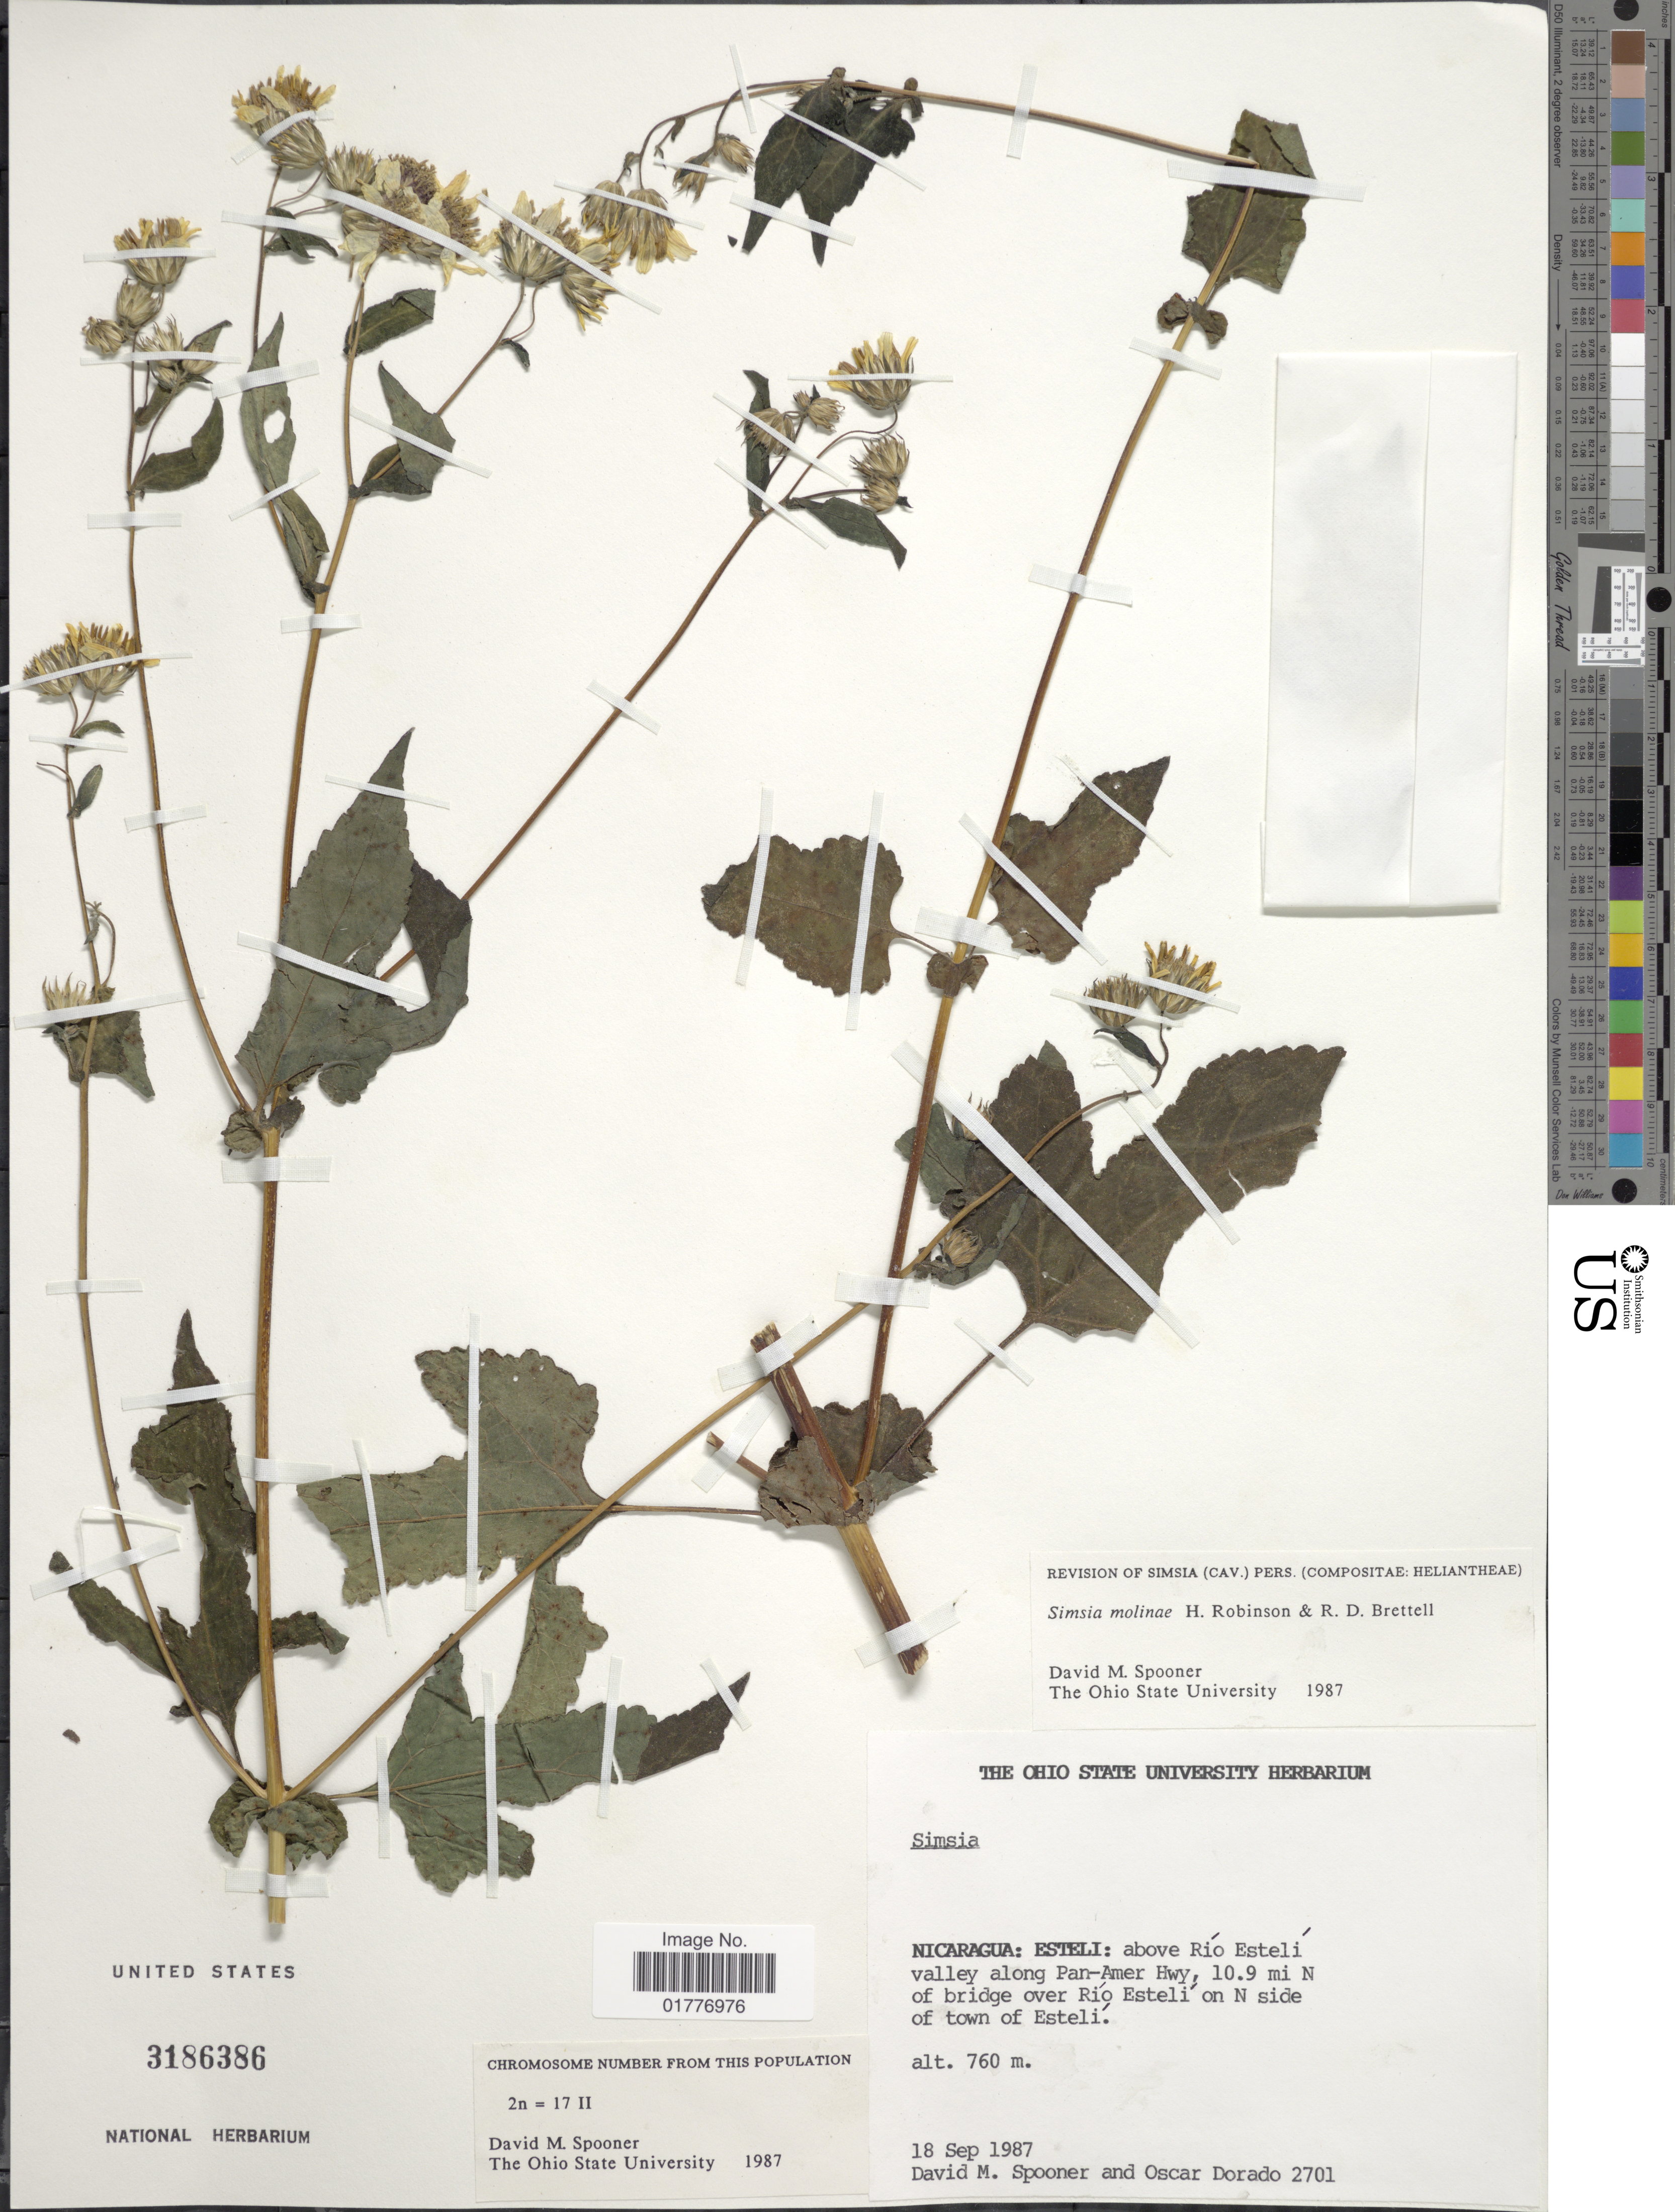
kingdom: Plantae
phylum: Tracheophyta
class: Magnoliopsida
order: Asterales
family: Asteraceae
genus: Simsia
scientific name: Simsia molinae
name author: H. Rob. & Brettell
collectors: D. Spooner & O. R. Dorado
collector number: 2701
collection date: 1987-09-18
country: Nicaragua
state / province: Esteli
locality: Esteli: above Rio Esteli valley along Pan-Amer Hwy, 10.9 mi N of bridge over Rio Esteli on N side of town of Esteli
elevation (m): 760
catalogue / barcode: US 3186386